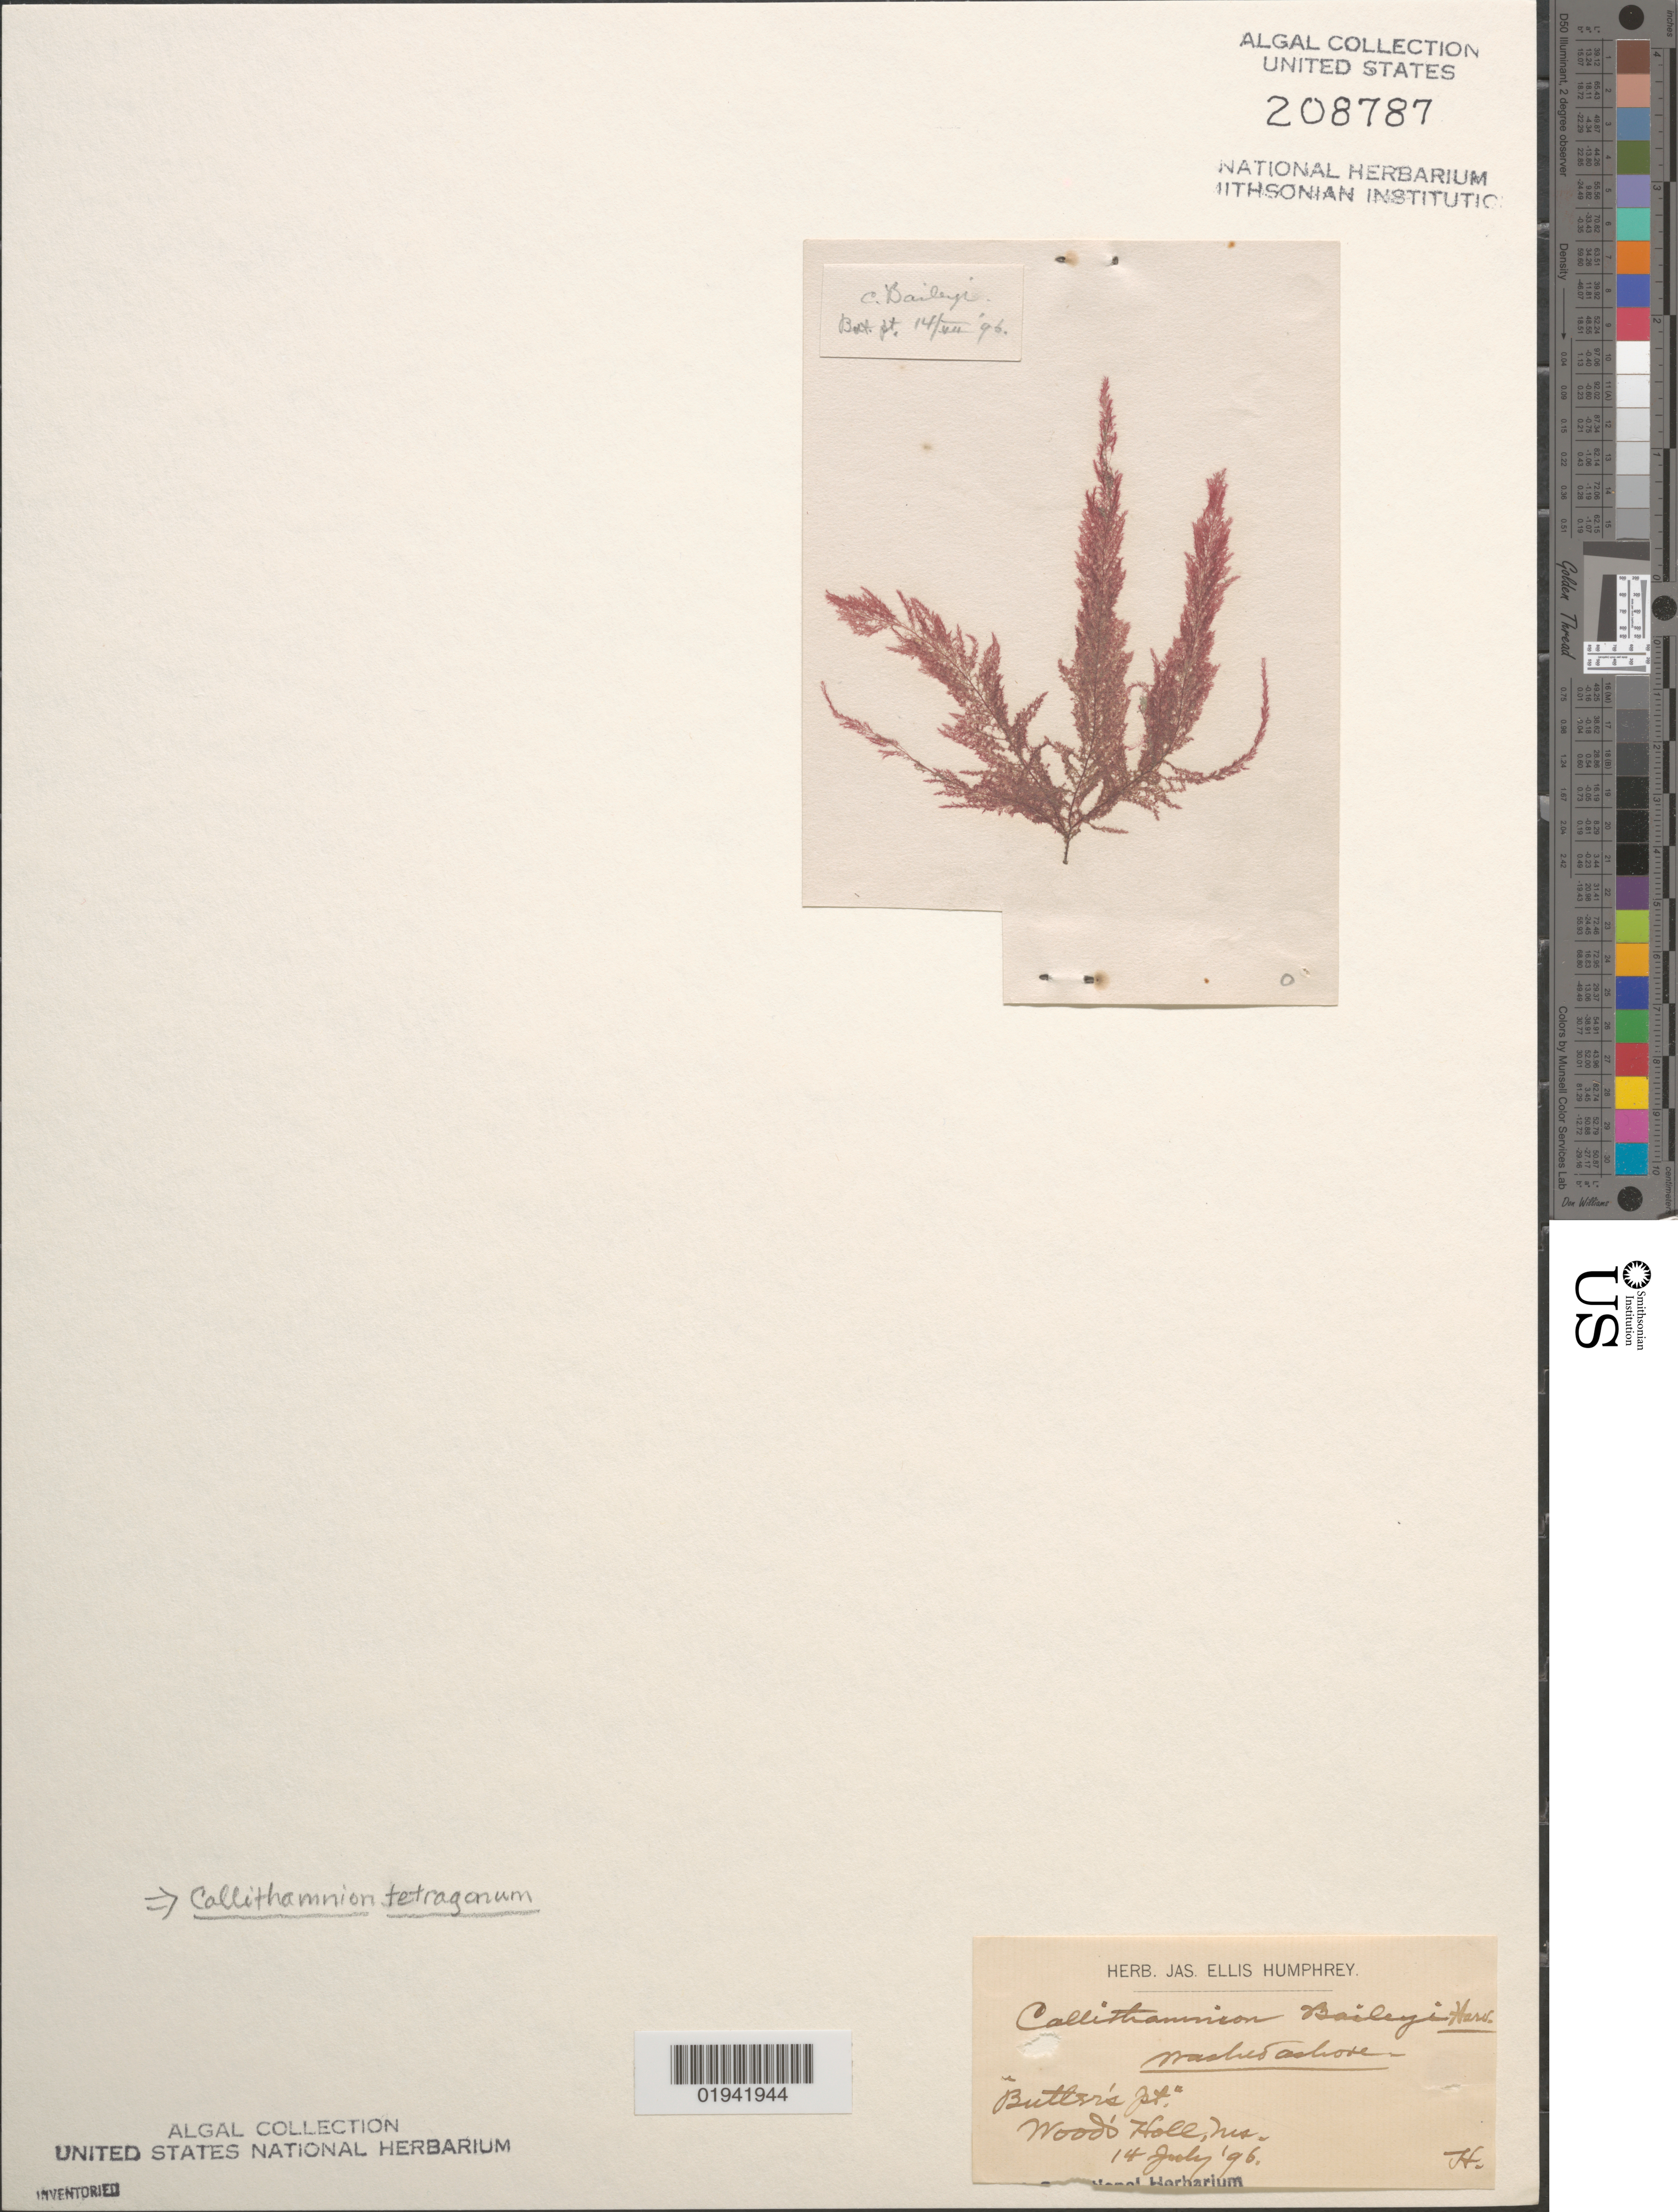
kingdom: Plantae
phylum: Rhodophyta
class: Florideophyceae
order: Ceramiales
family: Callithamniaceae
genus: Callithamnion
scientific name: Callithamnion tetragonum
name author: (With.) S.F. Gray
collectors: J. Humphrey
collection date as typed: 14 Jul 1896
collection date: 1896-07-14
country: United States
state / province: Massachusetts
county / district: Barnstable County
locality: Woods Hole (Wood's Holl), Butler's Point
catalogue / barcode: US 208787